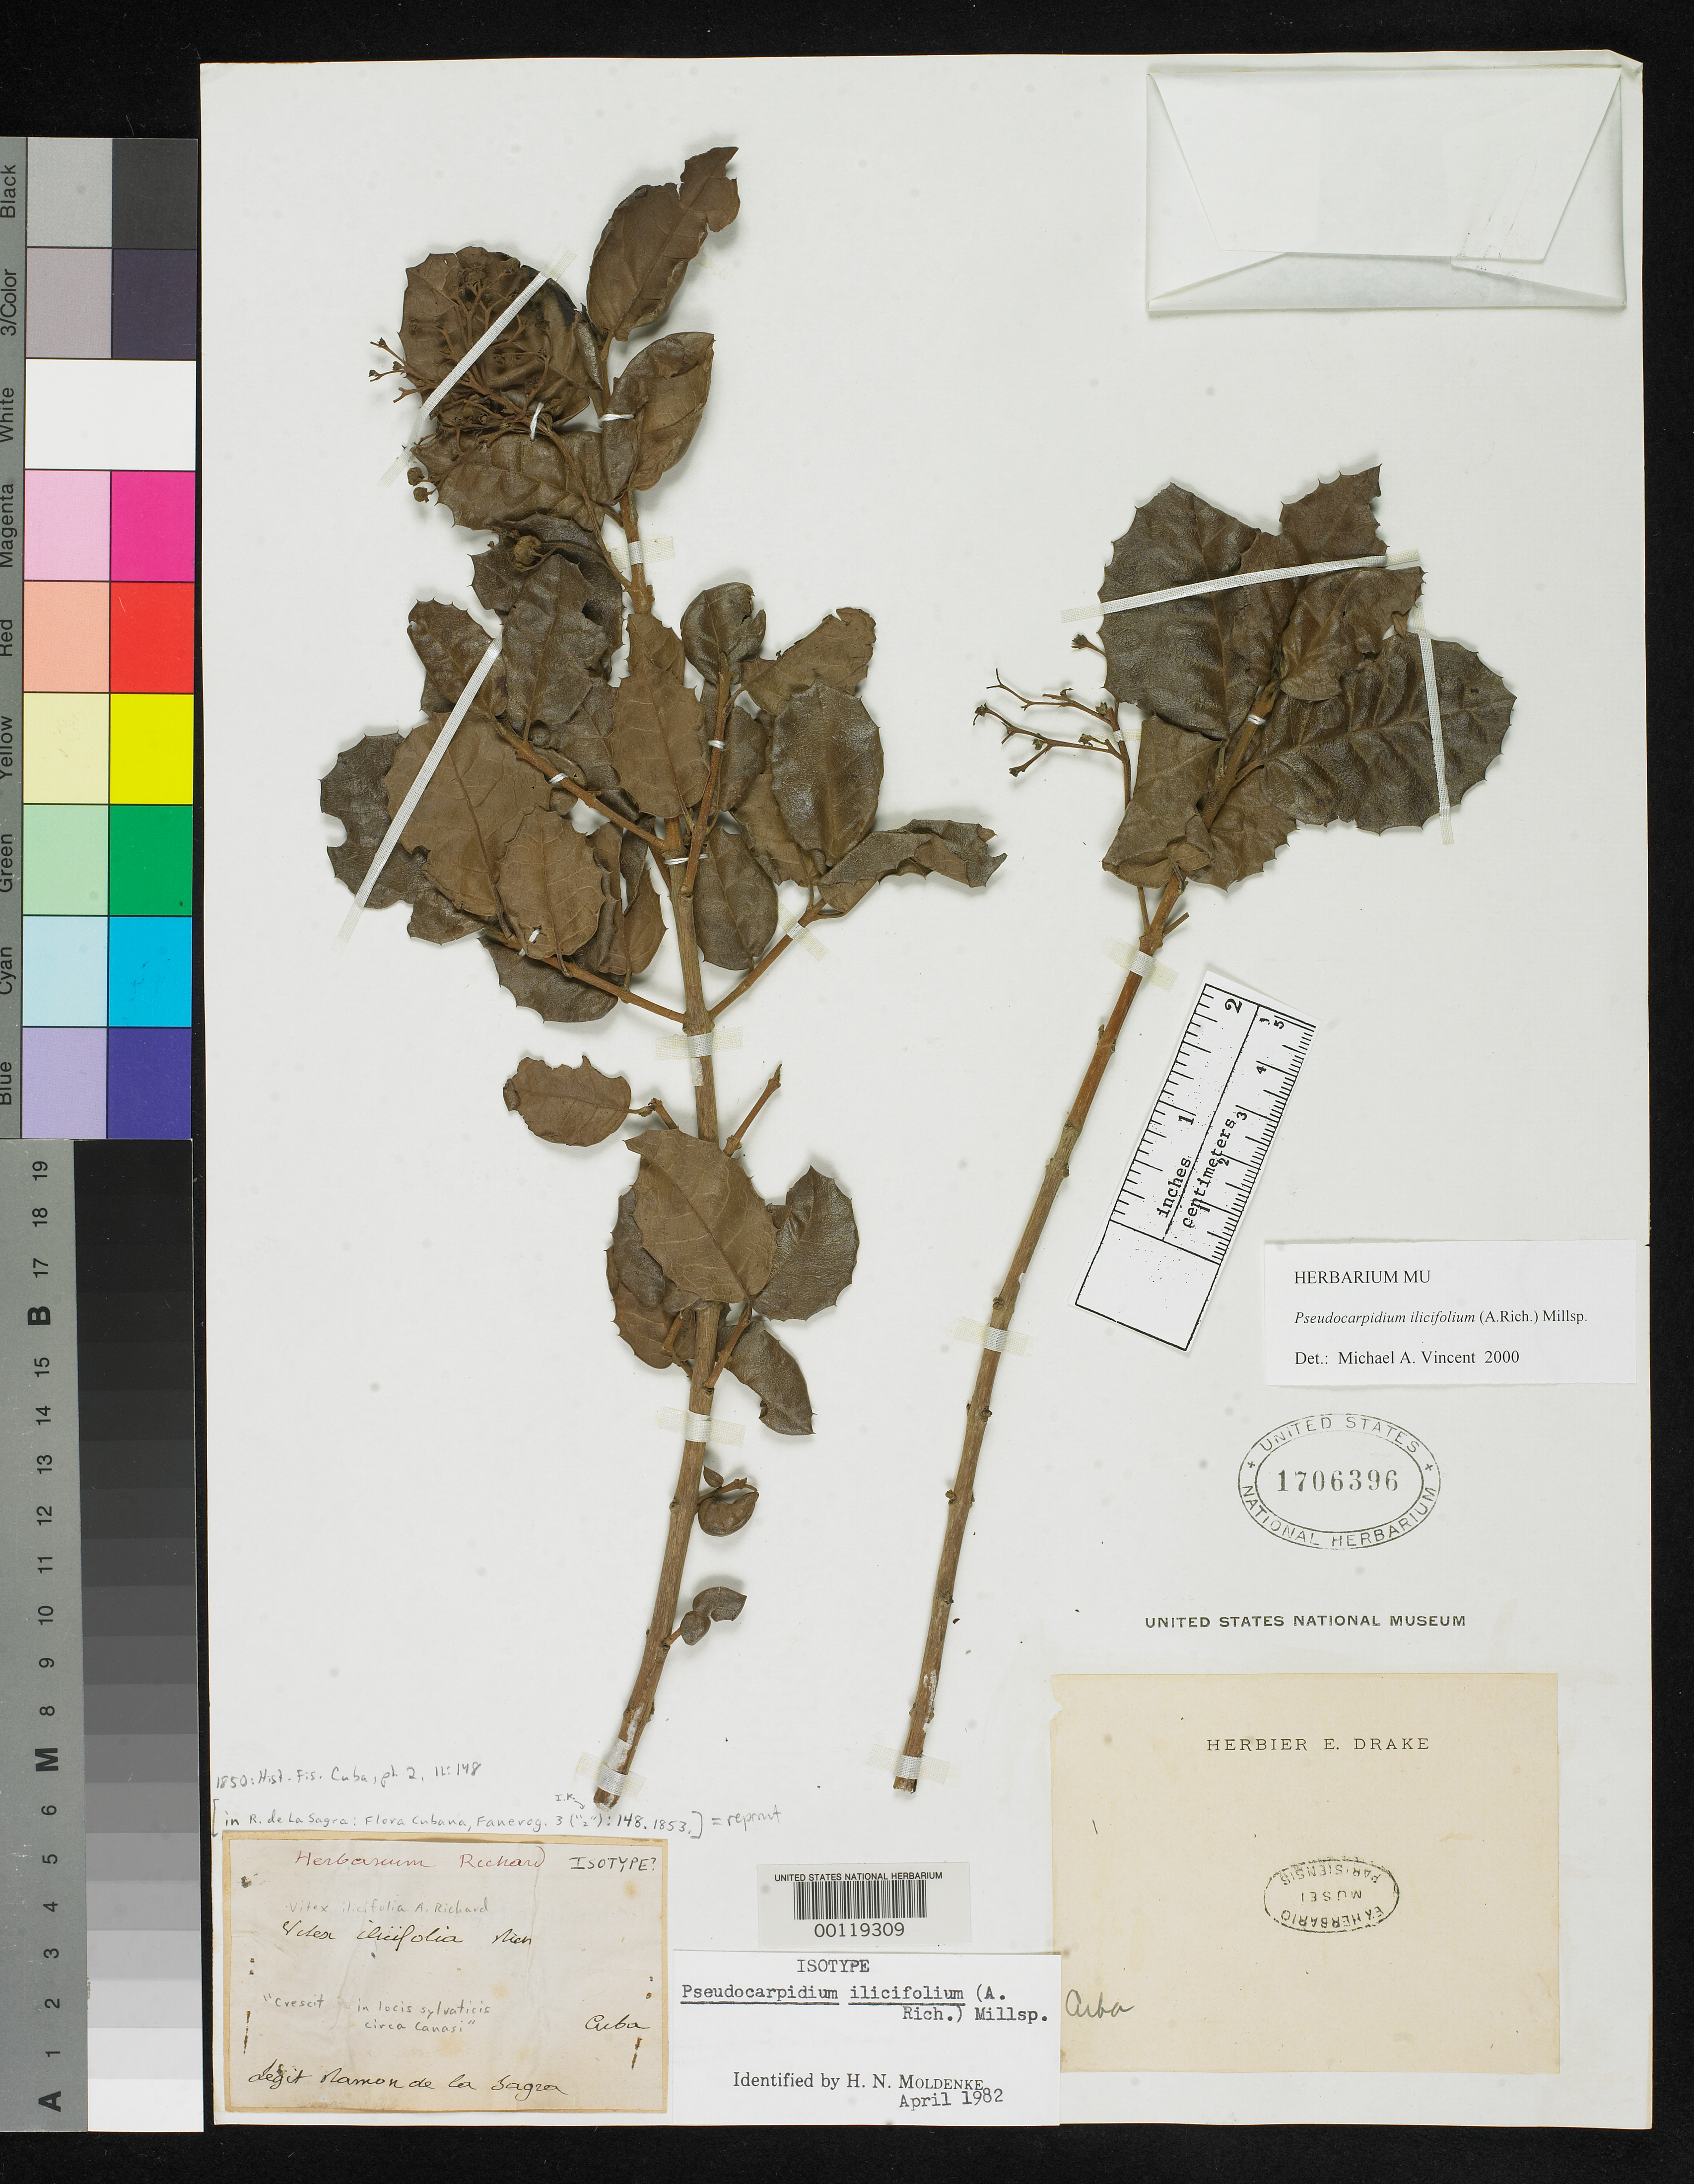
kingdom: Plantae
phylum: Tracheophyta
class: Magnoliopsida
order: Lamiales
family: Lamiaceae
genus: Vitex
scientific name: Vitex ilicifolia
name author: A. Rich. in Sagra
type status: Isotype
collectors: R. de la Sagra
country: Cuba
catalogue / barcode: US 1706396